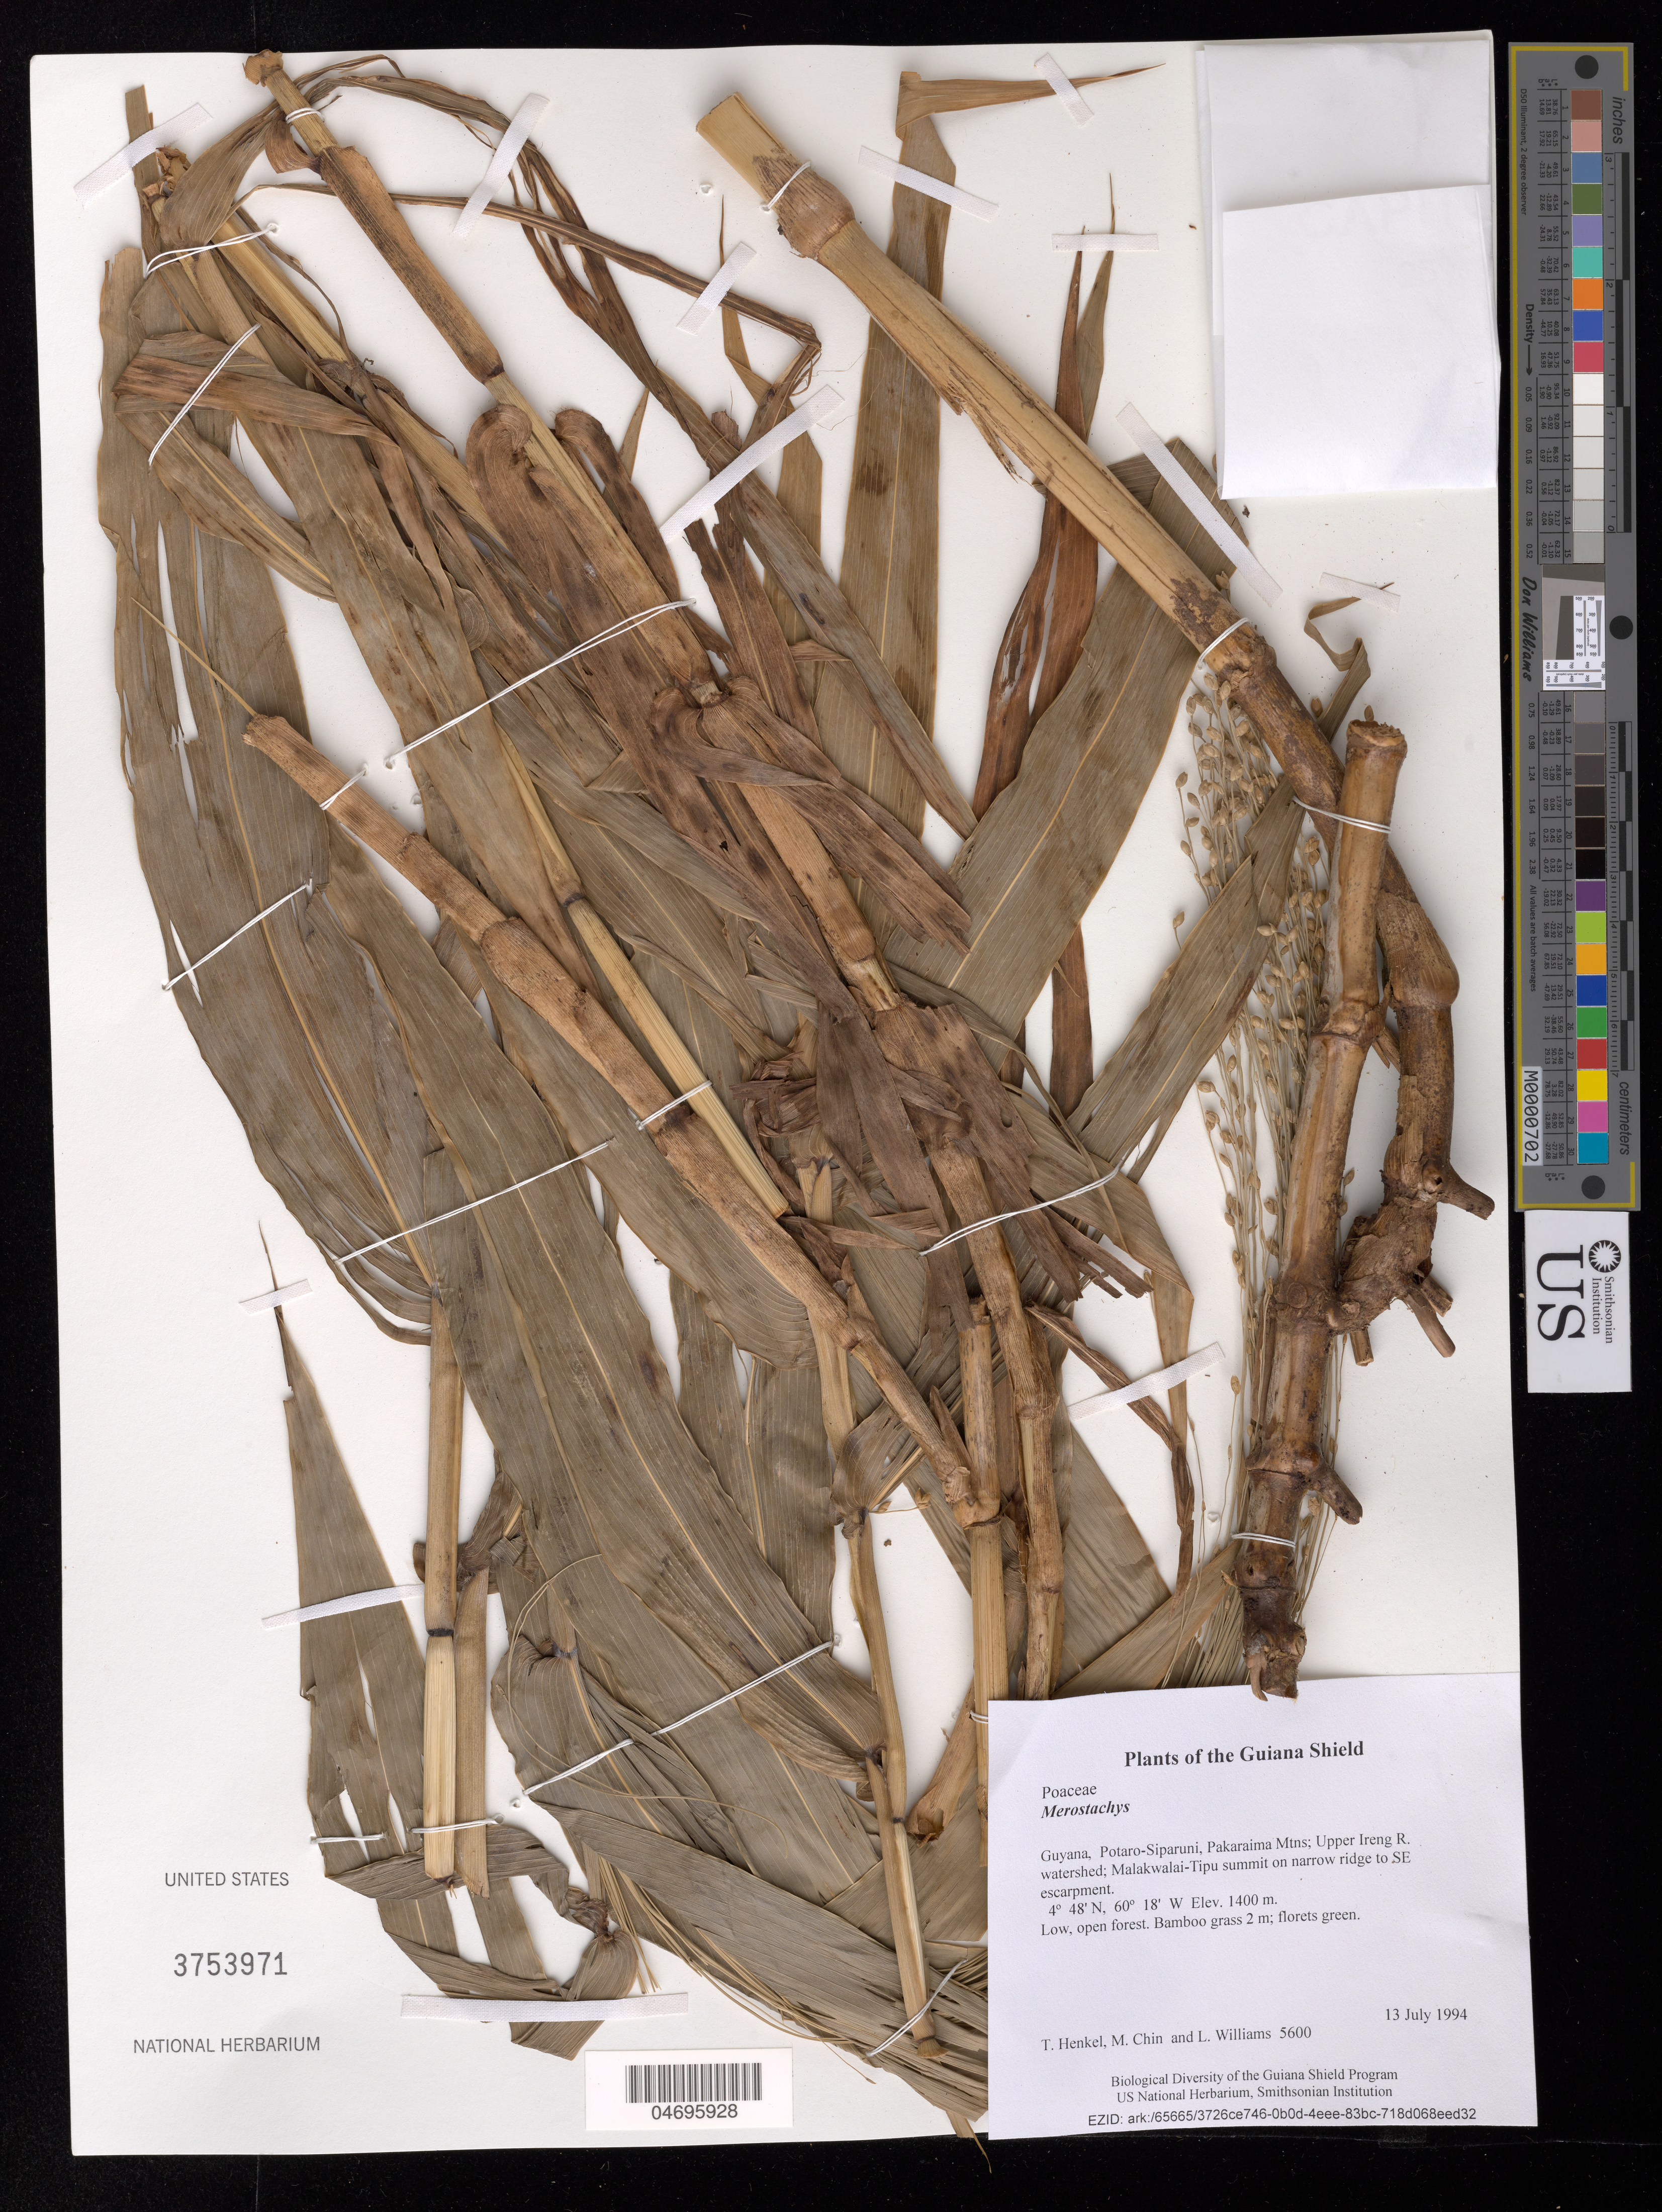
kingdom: Plantae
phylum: Tracheophyta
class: Liliopsida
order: Poales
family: Poaceae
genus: Merostachys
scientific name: Merostachys sp.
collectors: T. Henkel, M. Chin & L. Williams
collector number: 5600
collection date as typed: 13 July 1994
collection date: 1994-07-13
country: Guyana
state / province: Potaro-Siparuni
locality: Pakaraima Mtns; Upper Ireng R. watershed; Malakwalai-Tipu summit on narrow ridge to SE escarpment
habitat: Low, open forest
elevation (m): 1400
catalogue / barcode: US 3753971